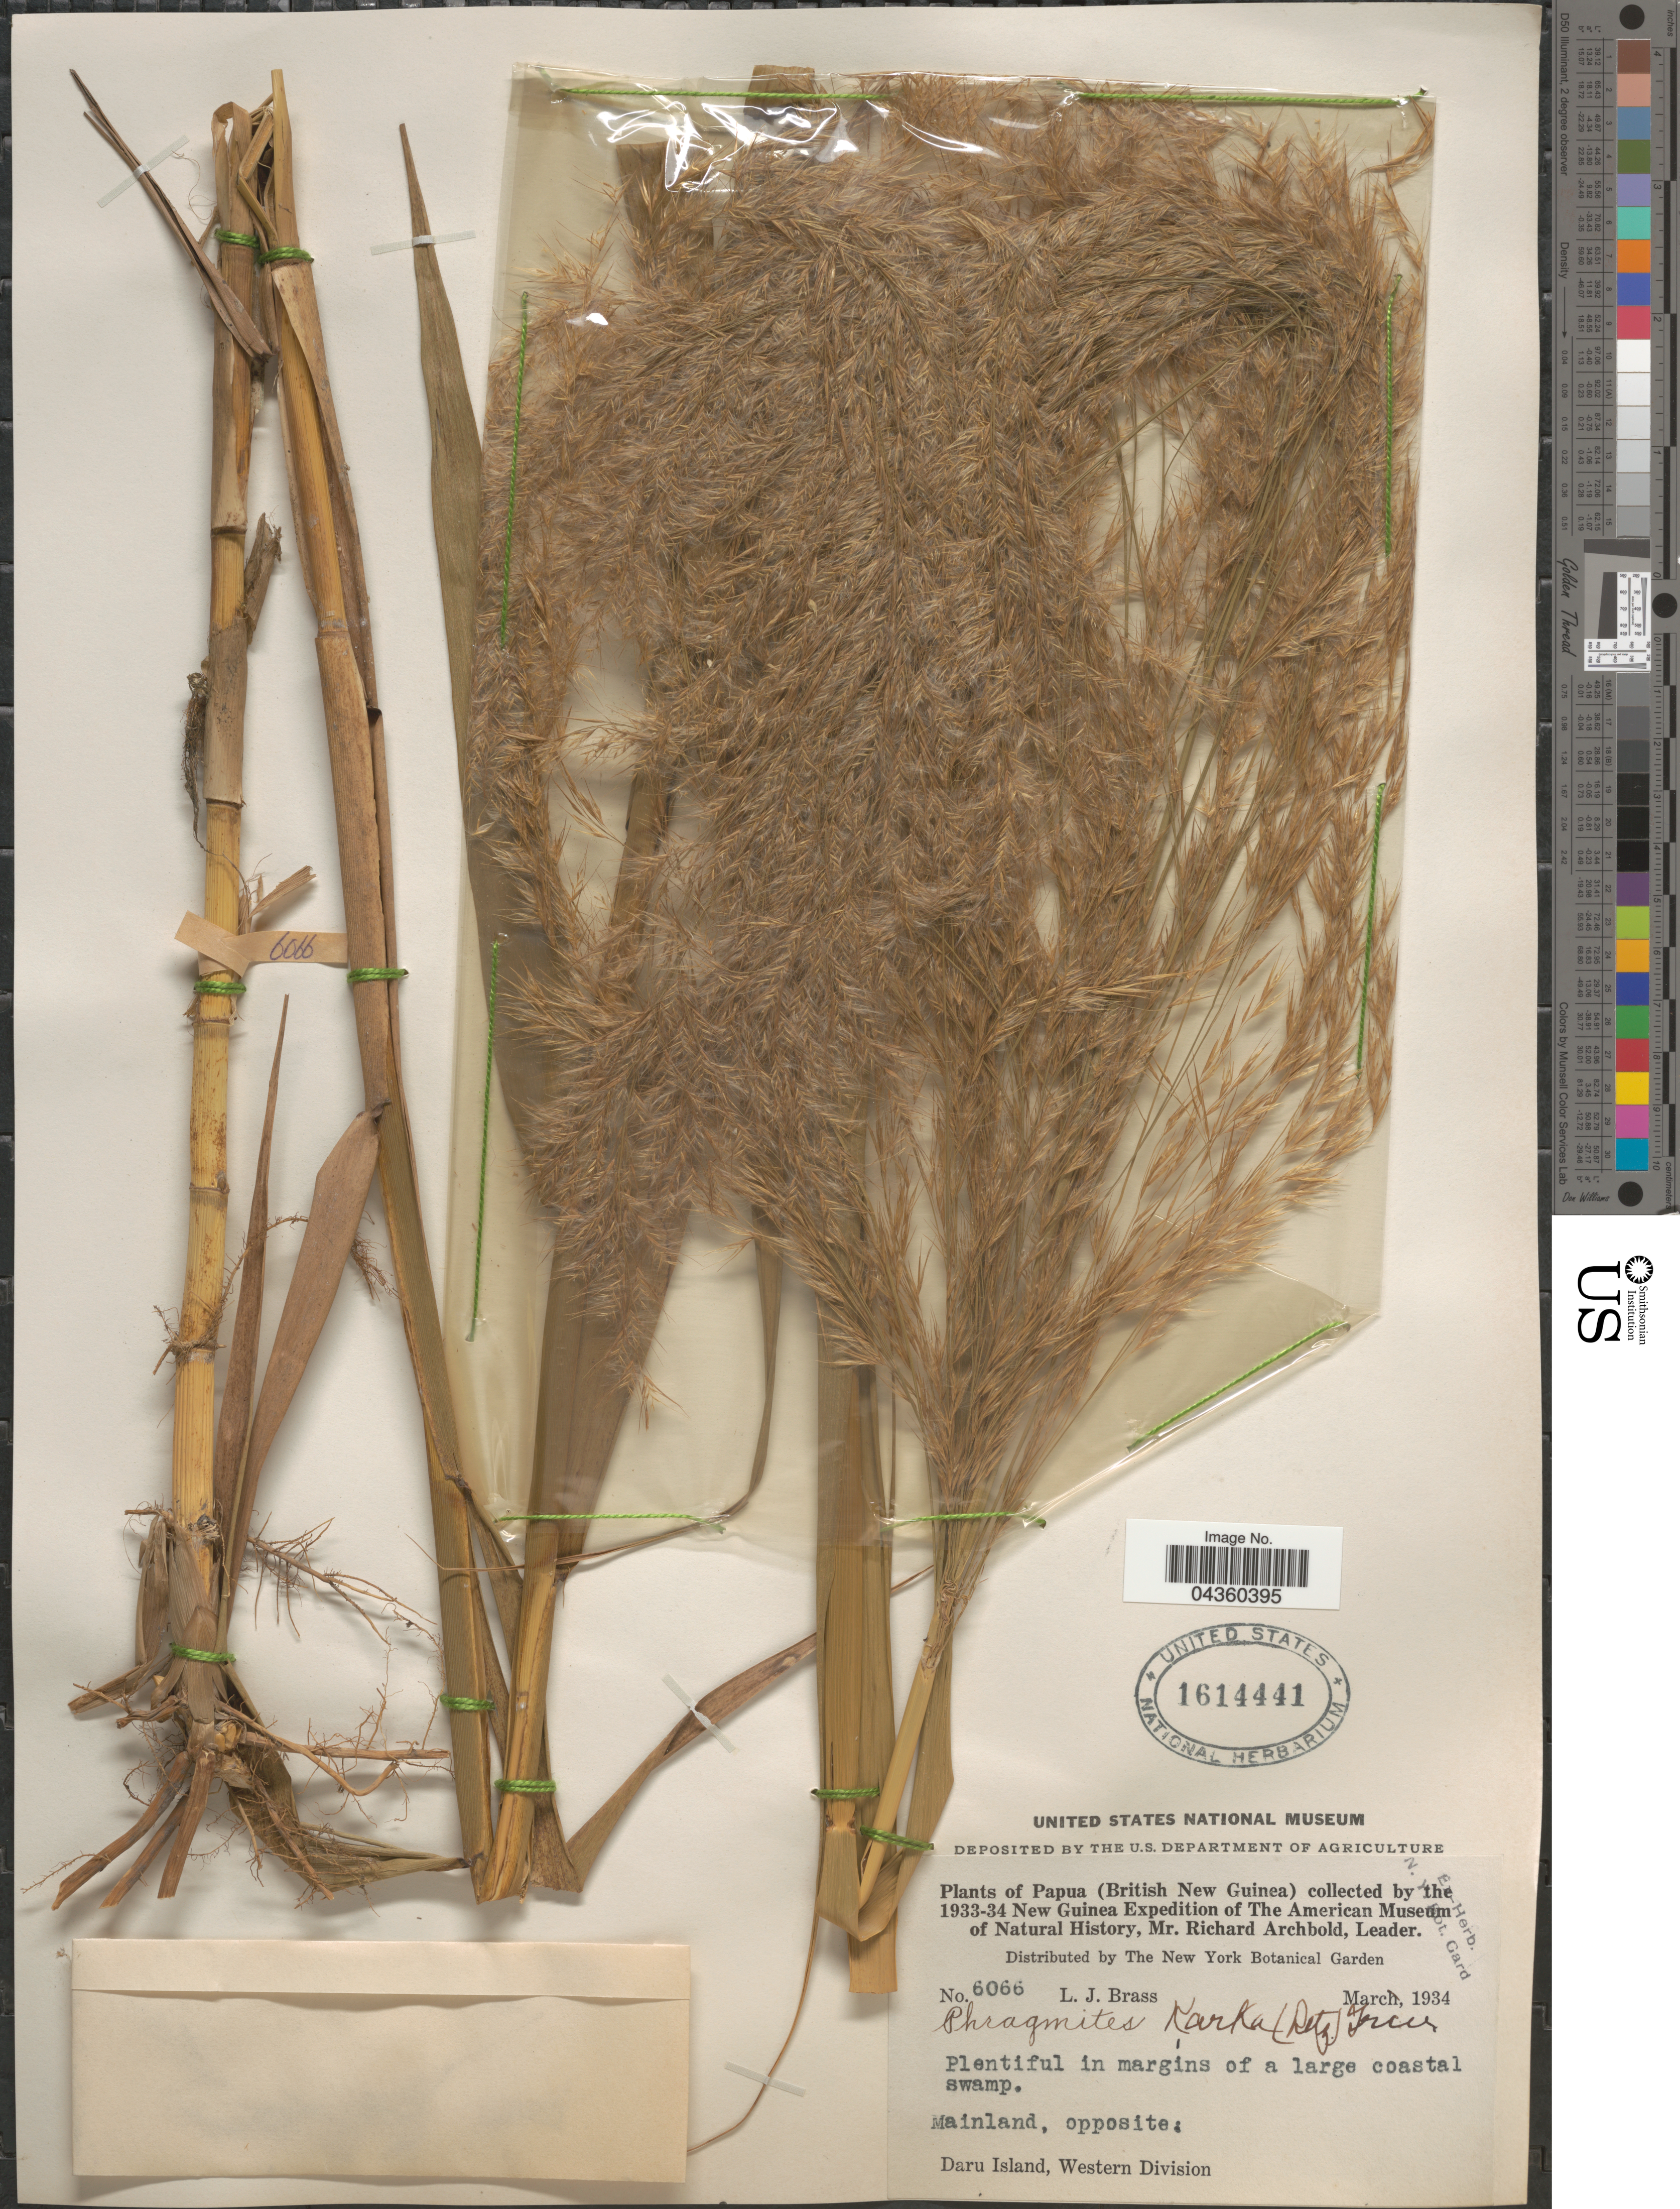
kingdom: Plantae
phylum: Tracheophyta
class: Liliopsida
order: Poales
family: Poaceae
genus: Phragmites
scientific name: Phragmites karka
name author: (Retz.) Trin. ex Steud.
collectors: L. J. Brass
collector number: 6066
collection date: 1934-03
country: Papua New Guinea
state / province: Manus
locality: Papua (British New Guinea). The 1933-34 New Guinea Expedition. Mainland, opposite: Daru Island, Western Division.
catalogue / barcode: US 1614441